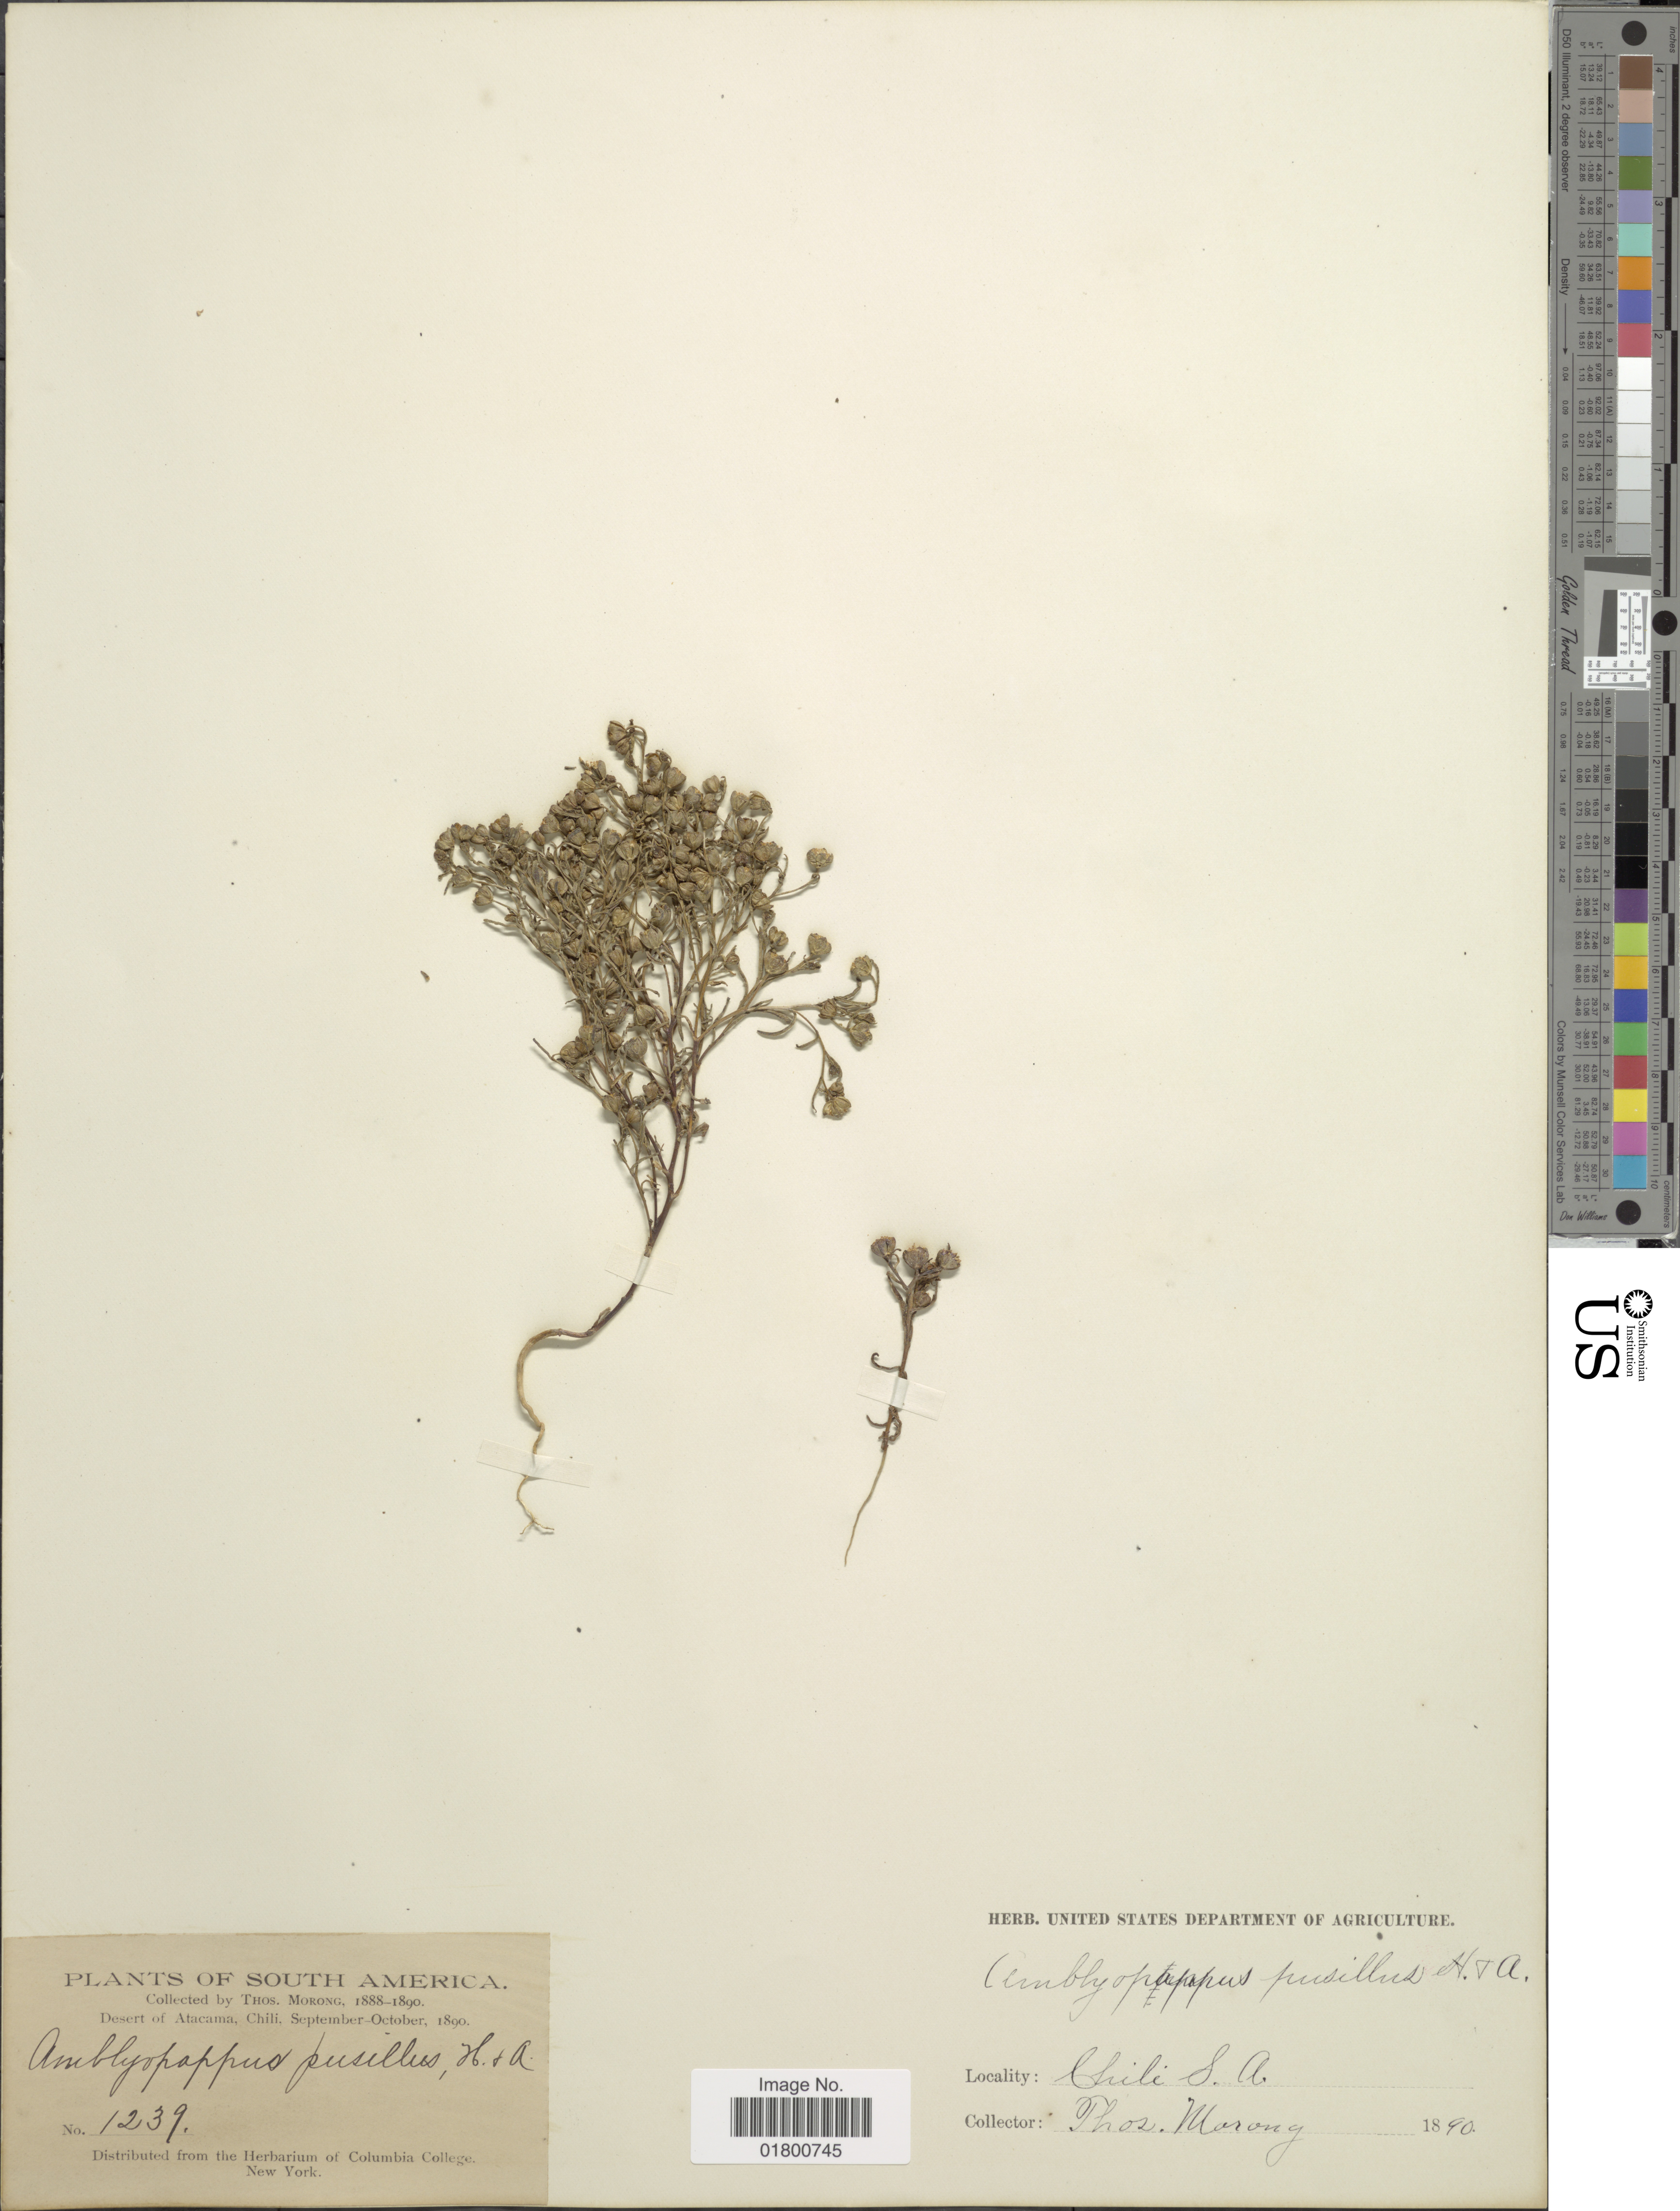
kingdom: Plantae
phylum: Tracheophyta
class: Magnoliopsida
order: Asterales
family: Asteraceae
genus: Amblyopappus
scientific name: Amblyopappus pusillus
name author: Hook. & Arn.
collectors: ex herb. T. Morong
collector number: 1239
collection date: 1890-09/1890-10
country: Chile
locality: Desert of Atacama, Chili